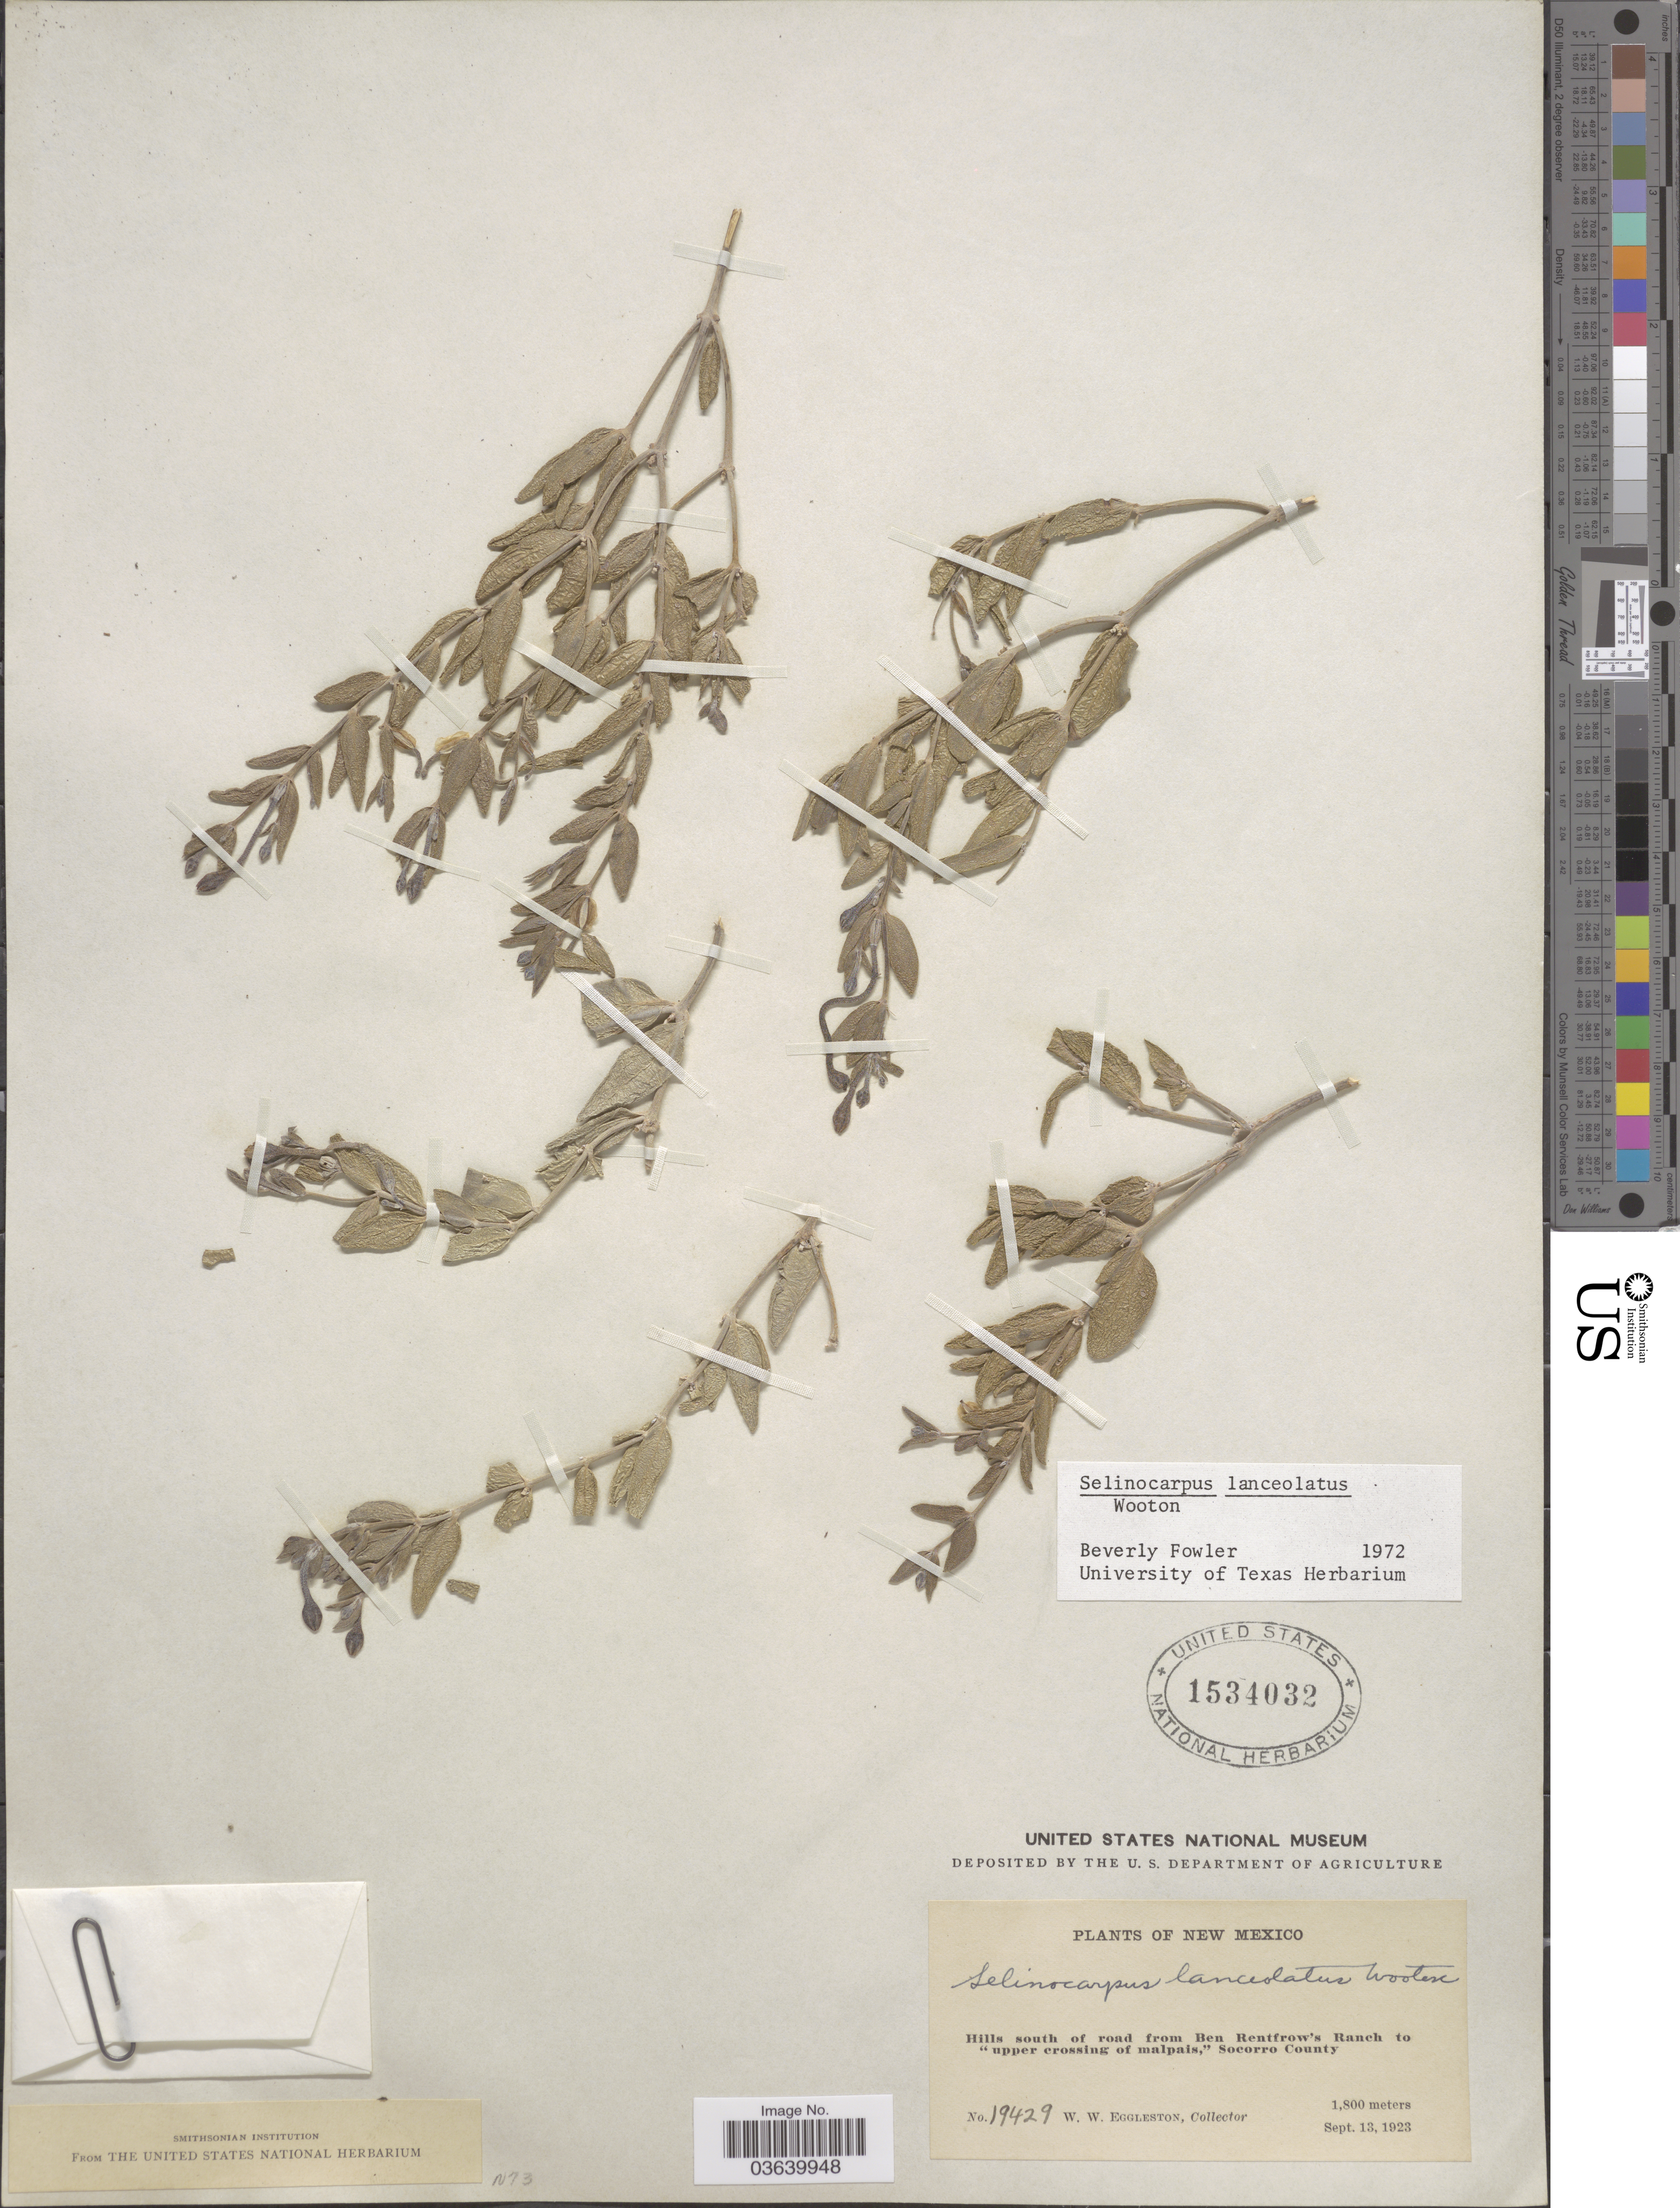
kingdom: Plantae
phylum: Tracheophyta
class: Magnoliopsida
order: Caryophyllales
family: Nyctaginaceae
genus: Acleisanthes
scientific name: Acleisanthes lanceolatus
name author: (Wooton) R.A. Levin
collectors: W. W. Eggleston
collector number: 19429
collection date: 1923-09-13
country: United States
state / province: New Mexico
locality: Hills south of road from Ben Rentfrow's Ranch to "upper crossing of malpais," Socorro County.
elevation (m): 1800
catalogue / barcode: US 1534032